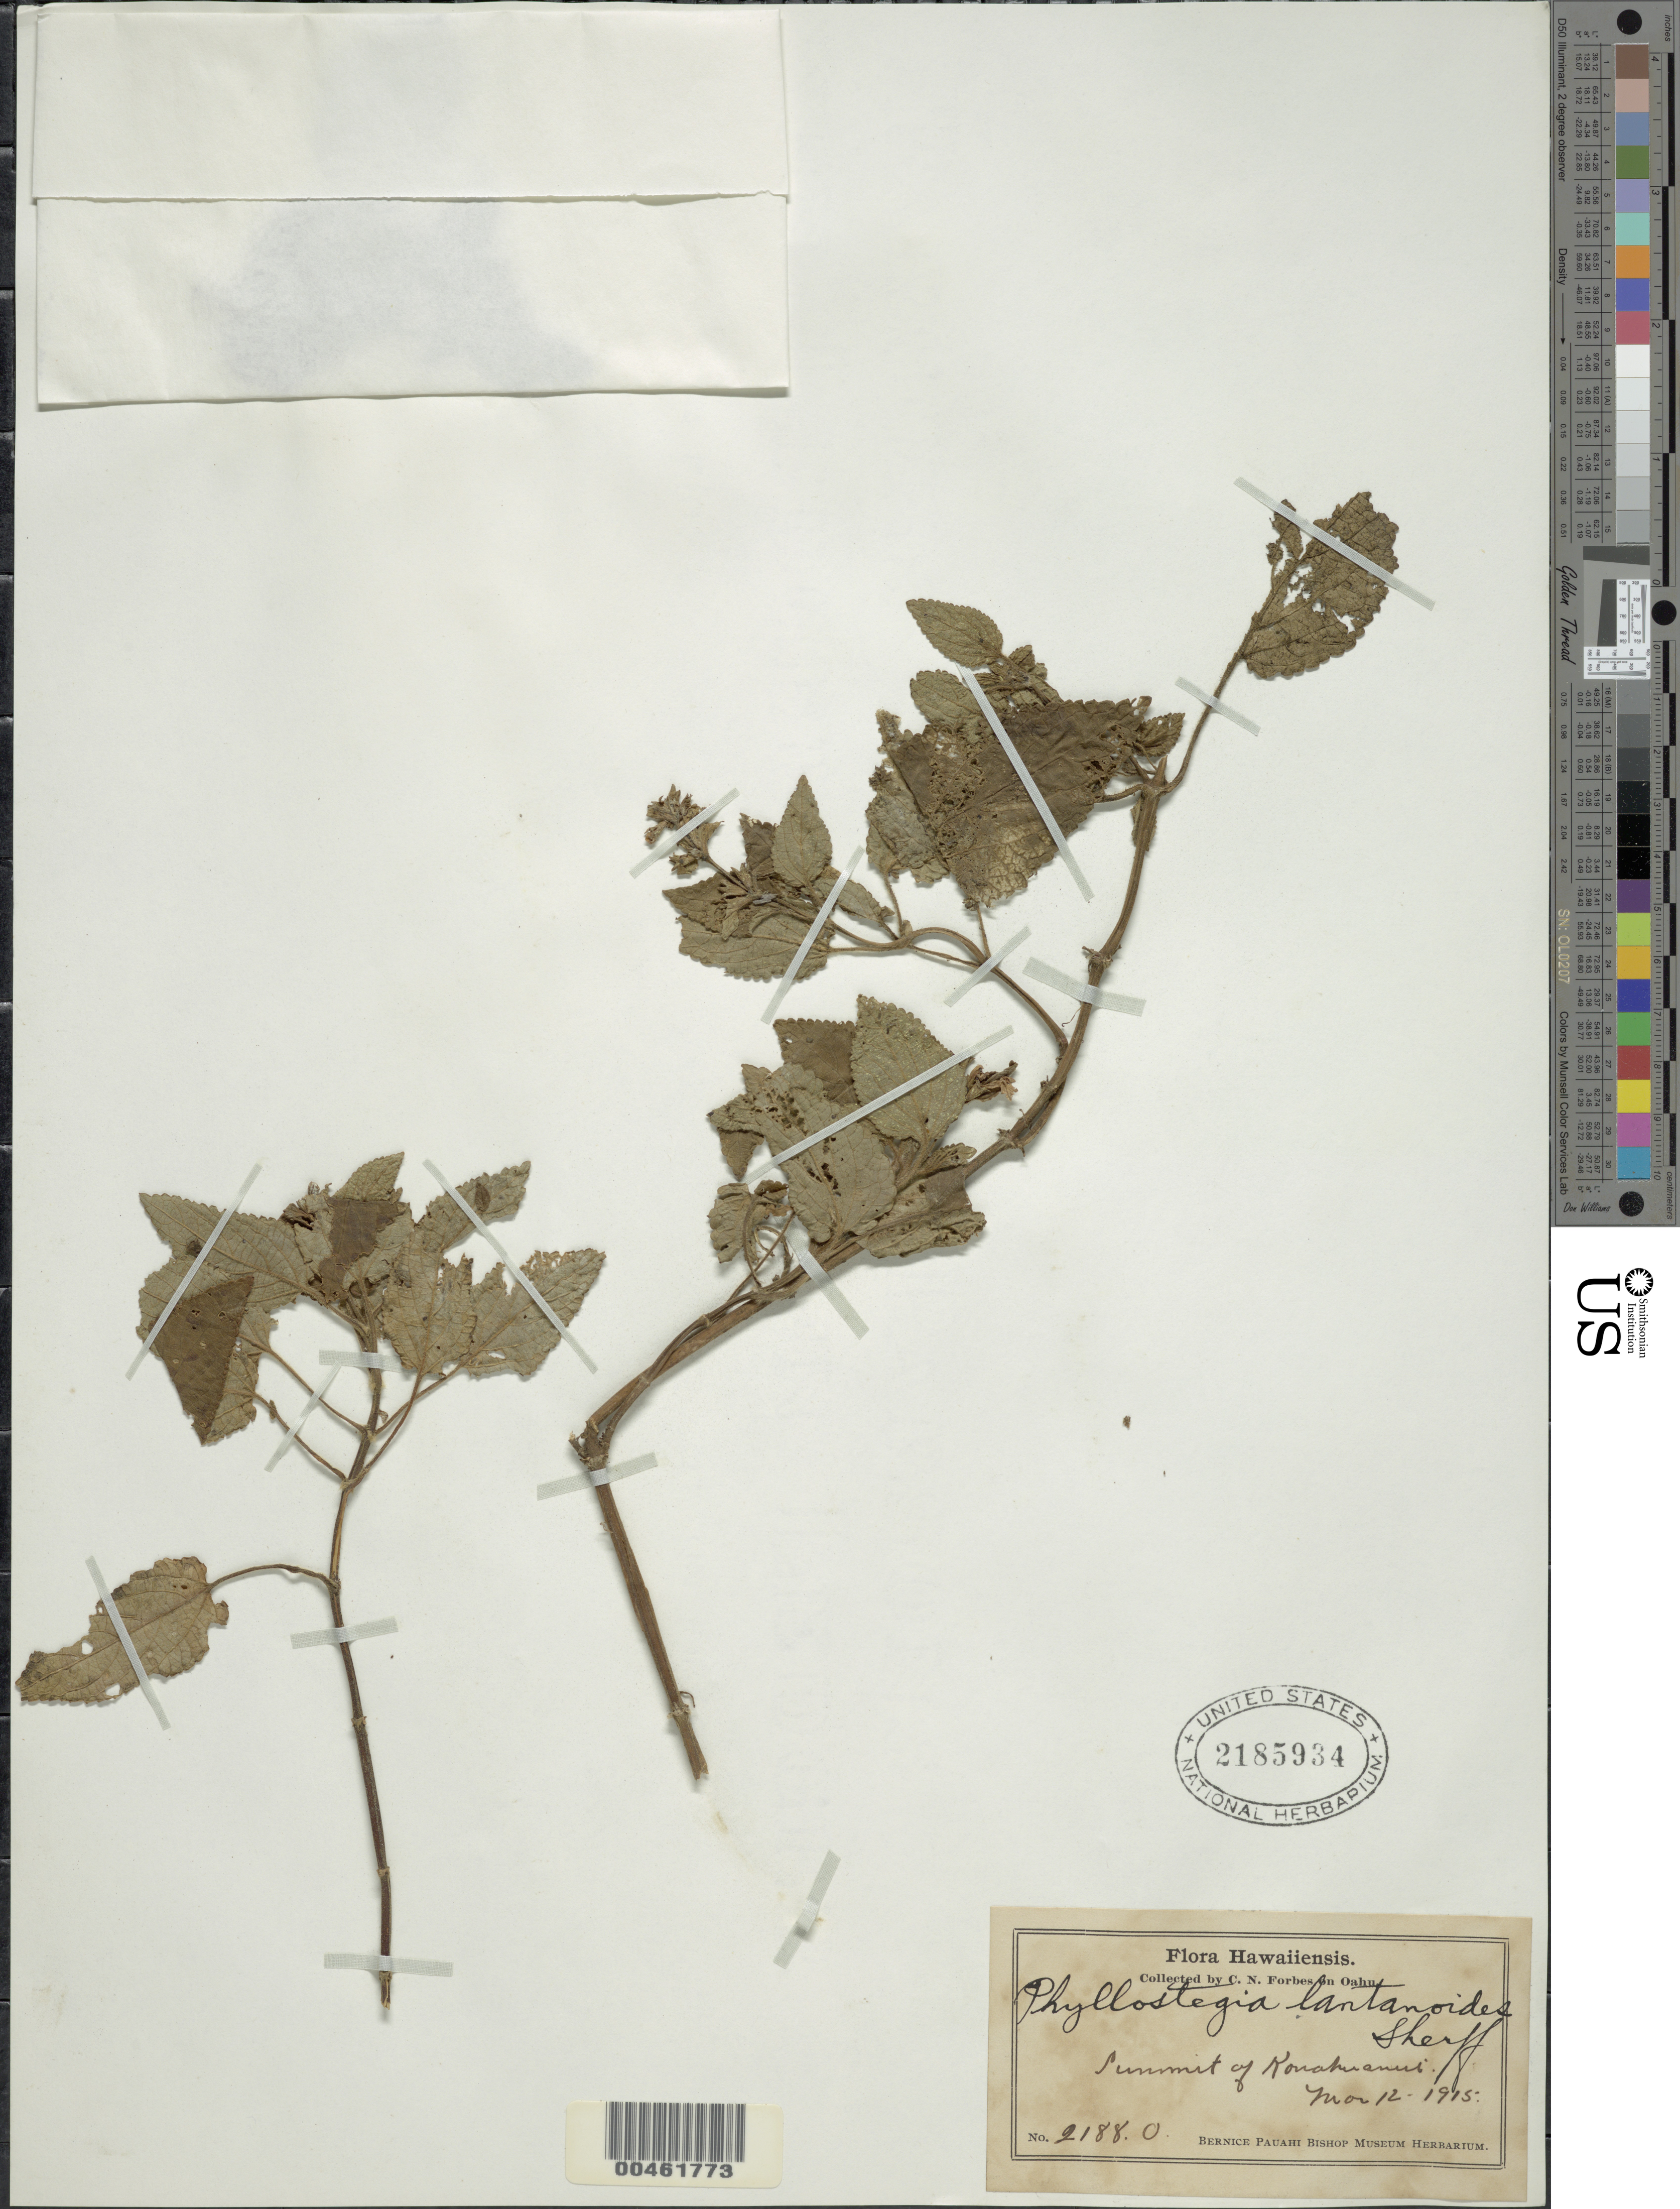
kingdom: Plantae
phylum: Tracheophyta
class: Magnoliopsida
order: Lamiales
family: Lamiaceae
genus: Phyllostegia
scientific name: Phyllostegia lantanoides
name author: Sherff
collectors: C. N. Forbes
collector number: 2188.O.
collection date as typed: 12 Mar 1915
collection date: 1915-03-12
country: United States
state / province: Hawaii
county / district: Honolulu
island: Oahu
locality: Summit of Konahuanui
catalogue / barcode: US 2185934